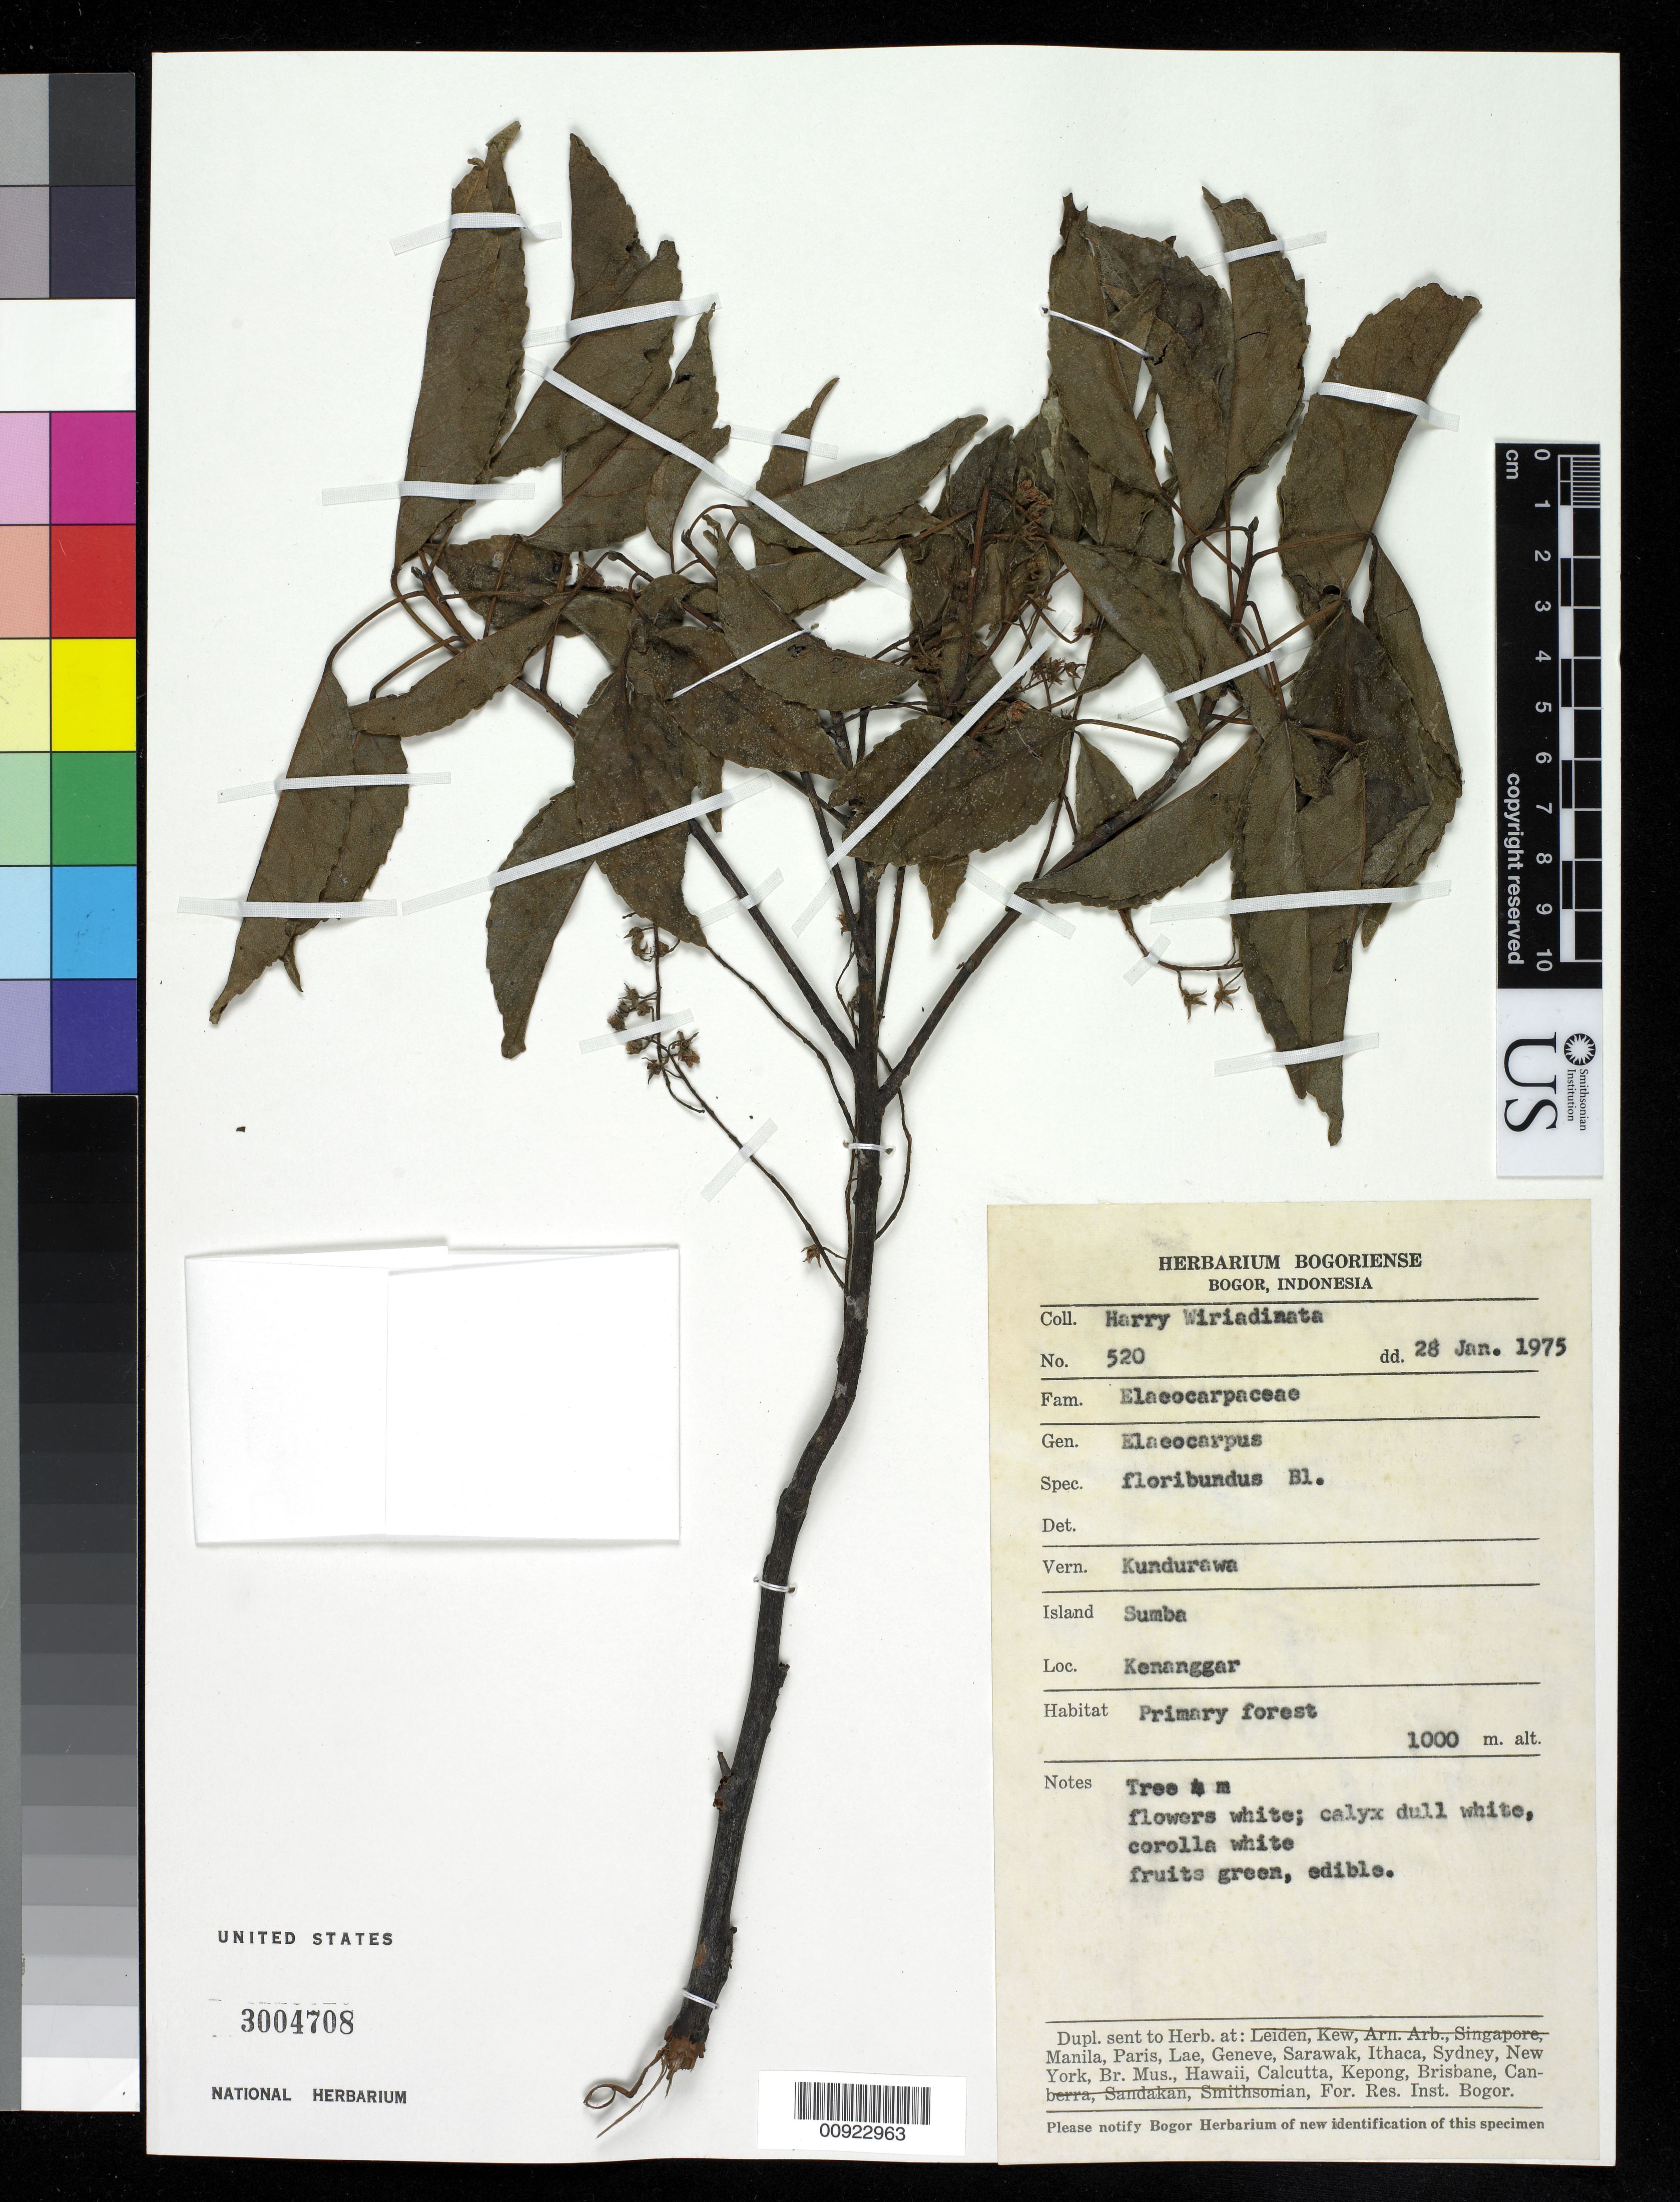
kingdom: Plantae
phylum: Tracheophyta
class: Magnoliopsida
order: Oxalidales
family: Elaeocarpaceae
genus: Elaeocarpus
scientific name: Elaeocarpus floribundus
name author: Blume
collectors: H. Wiriadinata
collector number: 520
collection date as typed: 28 Jan 1975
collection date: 1975-01-28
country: Indonesia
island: Sumba I.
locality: Kenanggar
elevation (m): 1000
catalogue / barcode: US 3004708